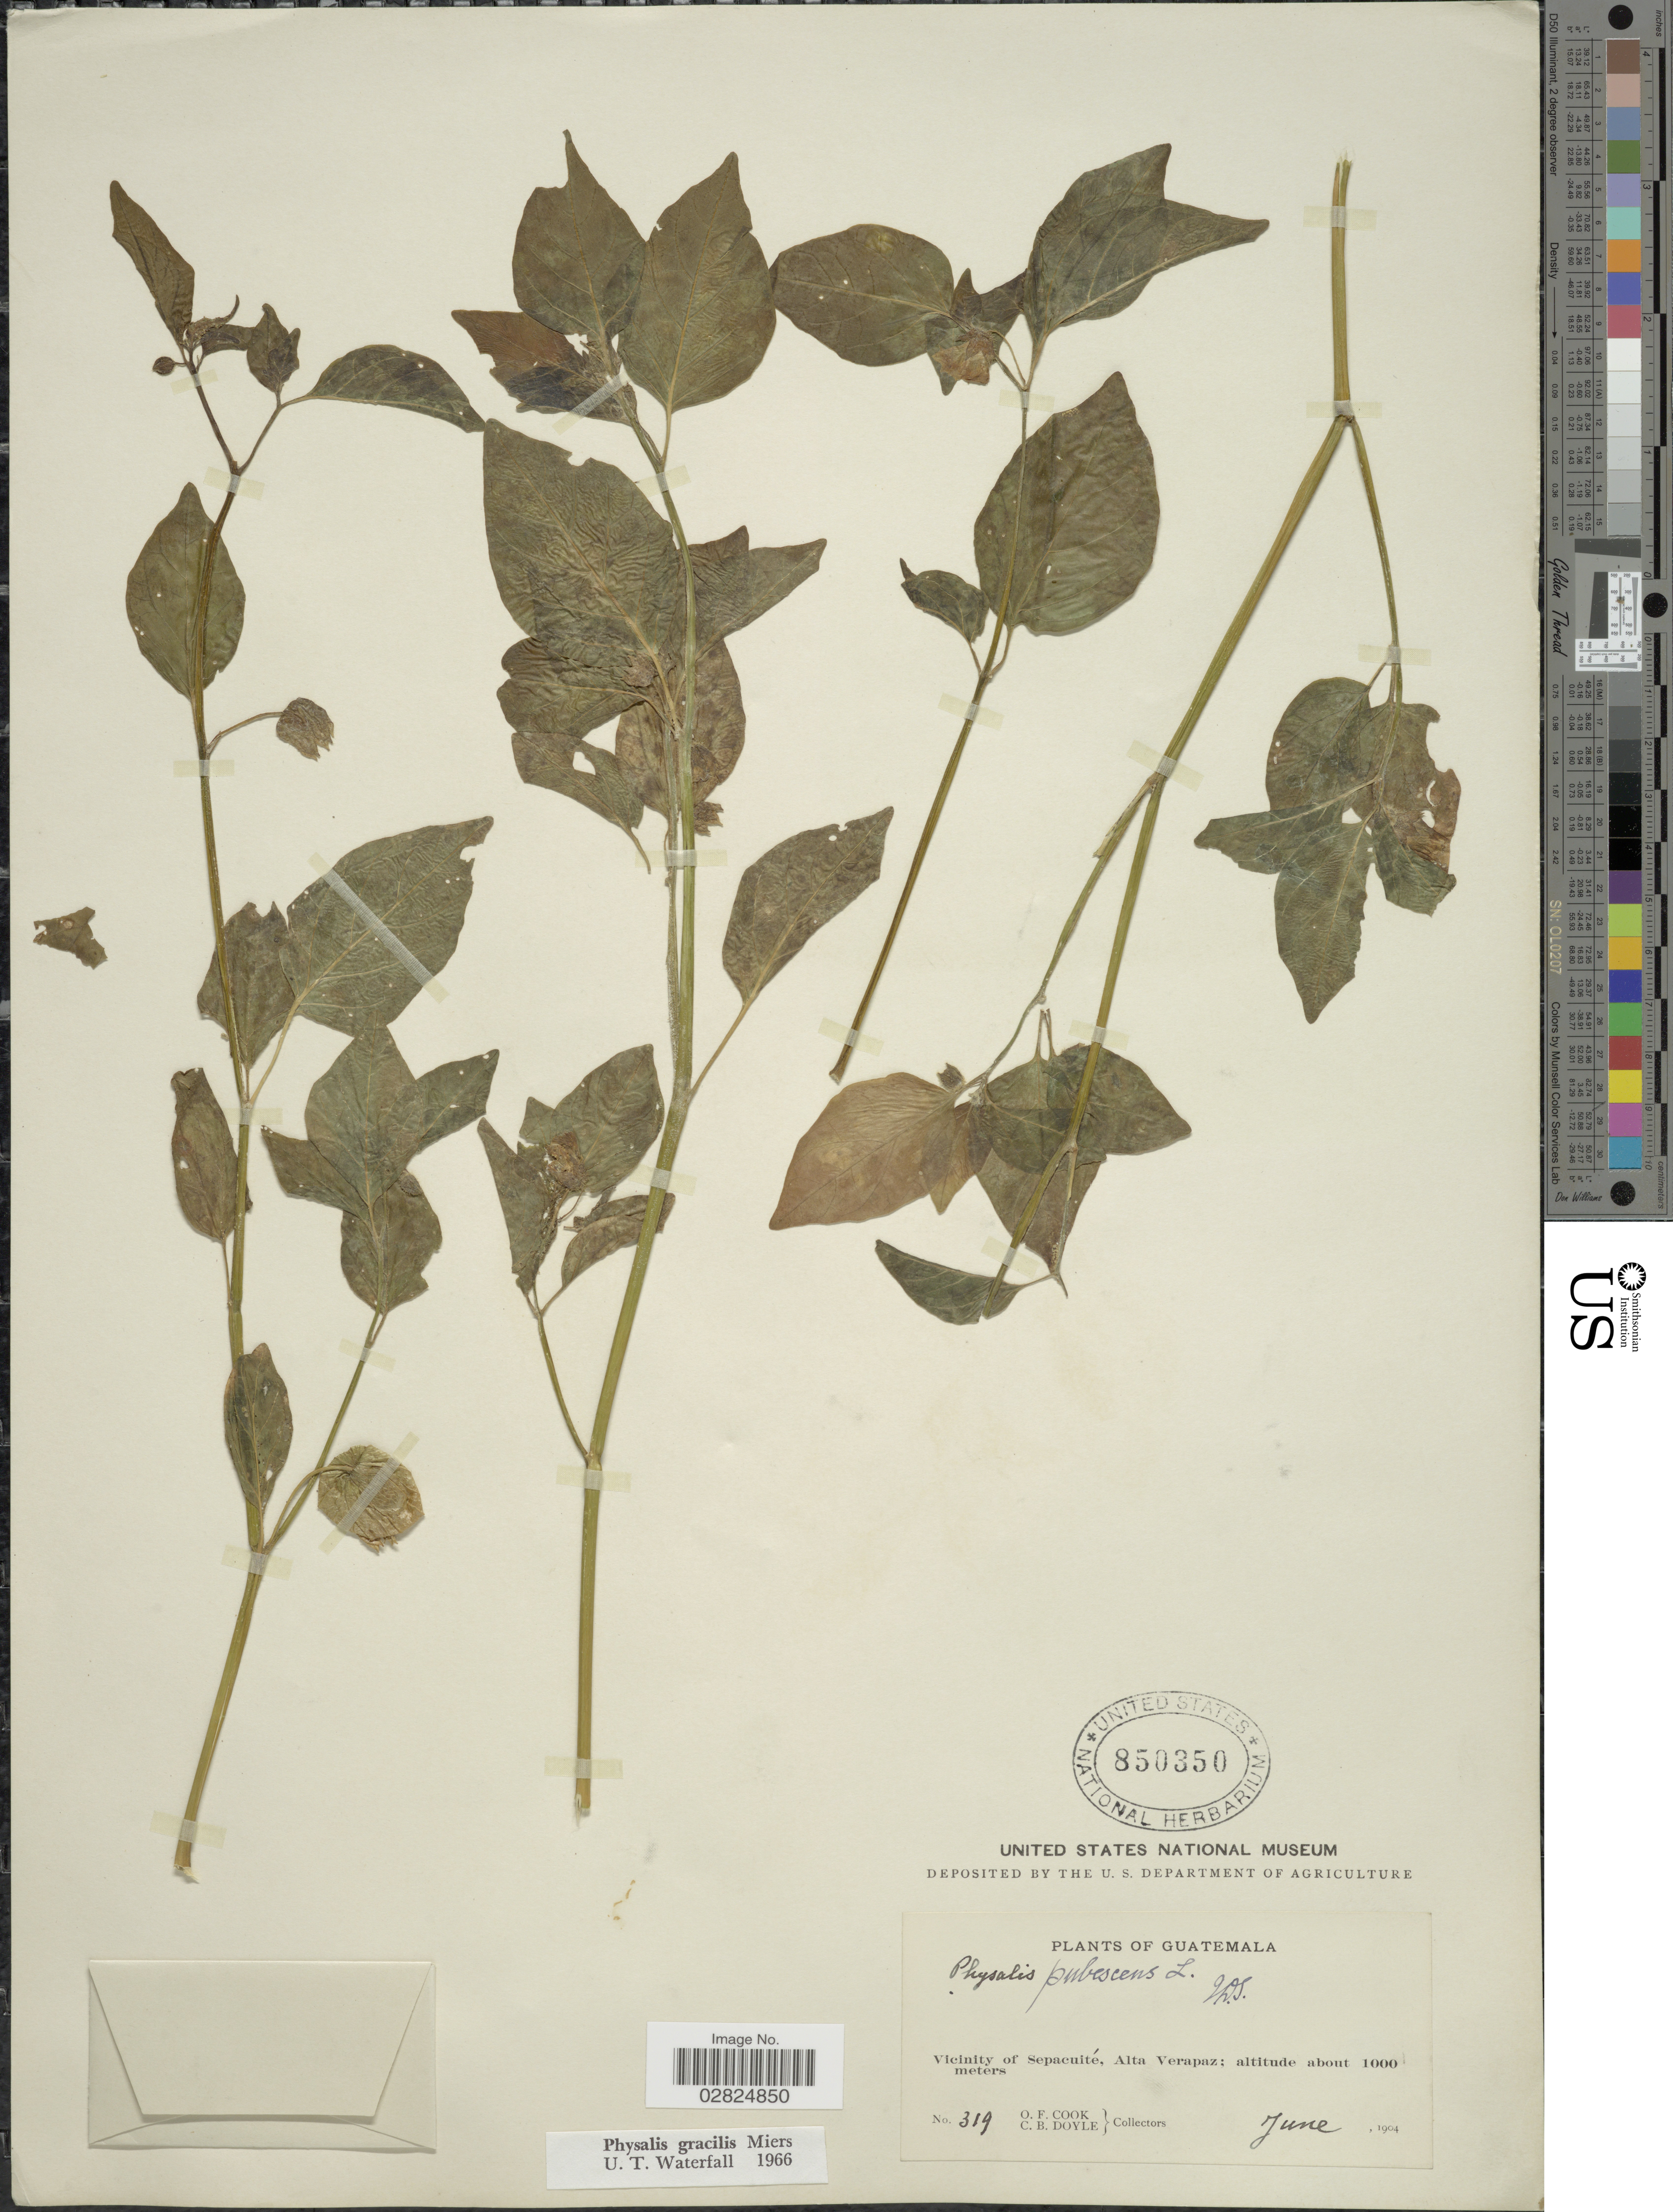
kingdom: Plantae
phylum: Tracheophyta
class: Magnoliopsida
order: Solanales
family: Solanaceae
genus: Physalis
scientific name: Physalis gracilis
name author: Miers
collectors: O. F. Cook & C. Doyle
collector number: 319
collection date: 1904-06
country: Guatemala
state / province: Alta Verapaz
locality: Vicinity of Sepacuité.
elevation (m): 1000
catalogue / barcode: US 850350